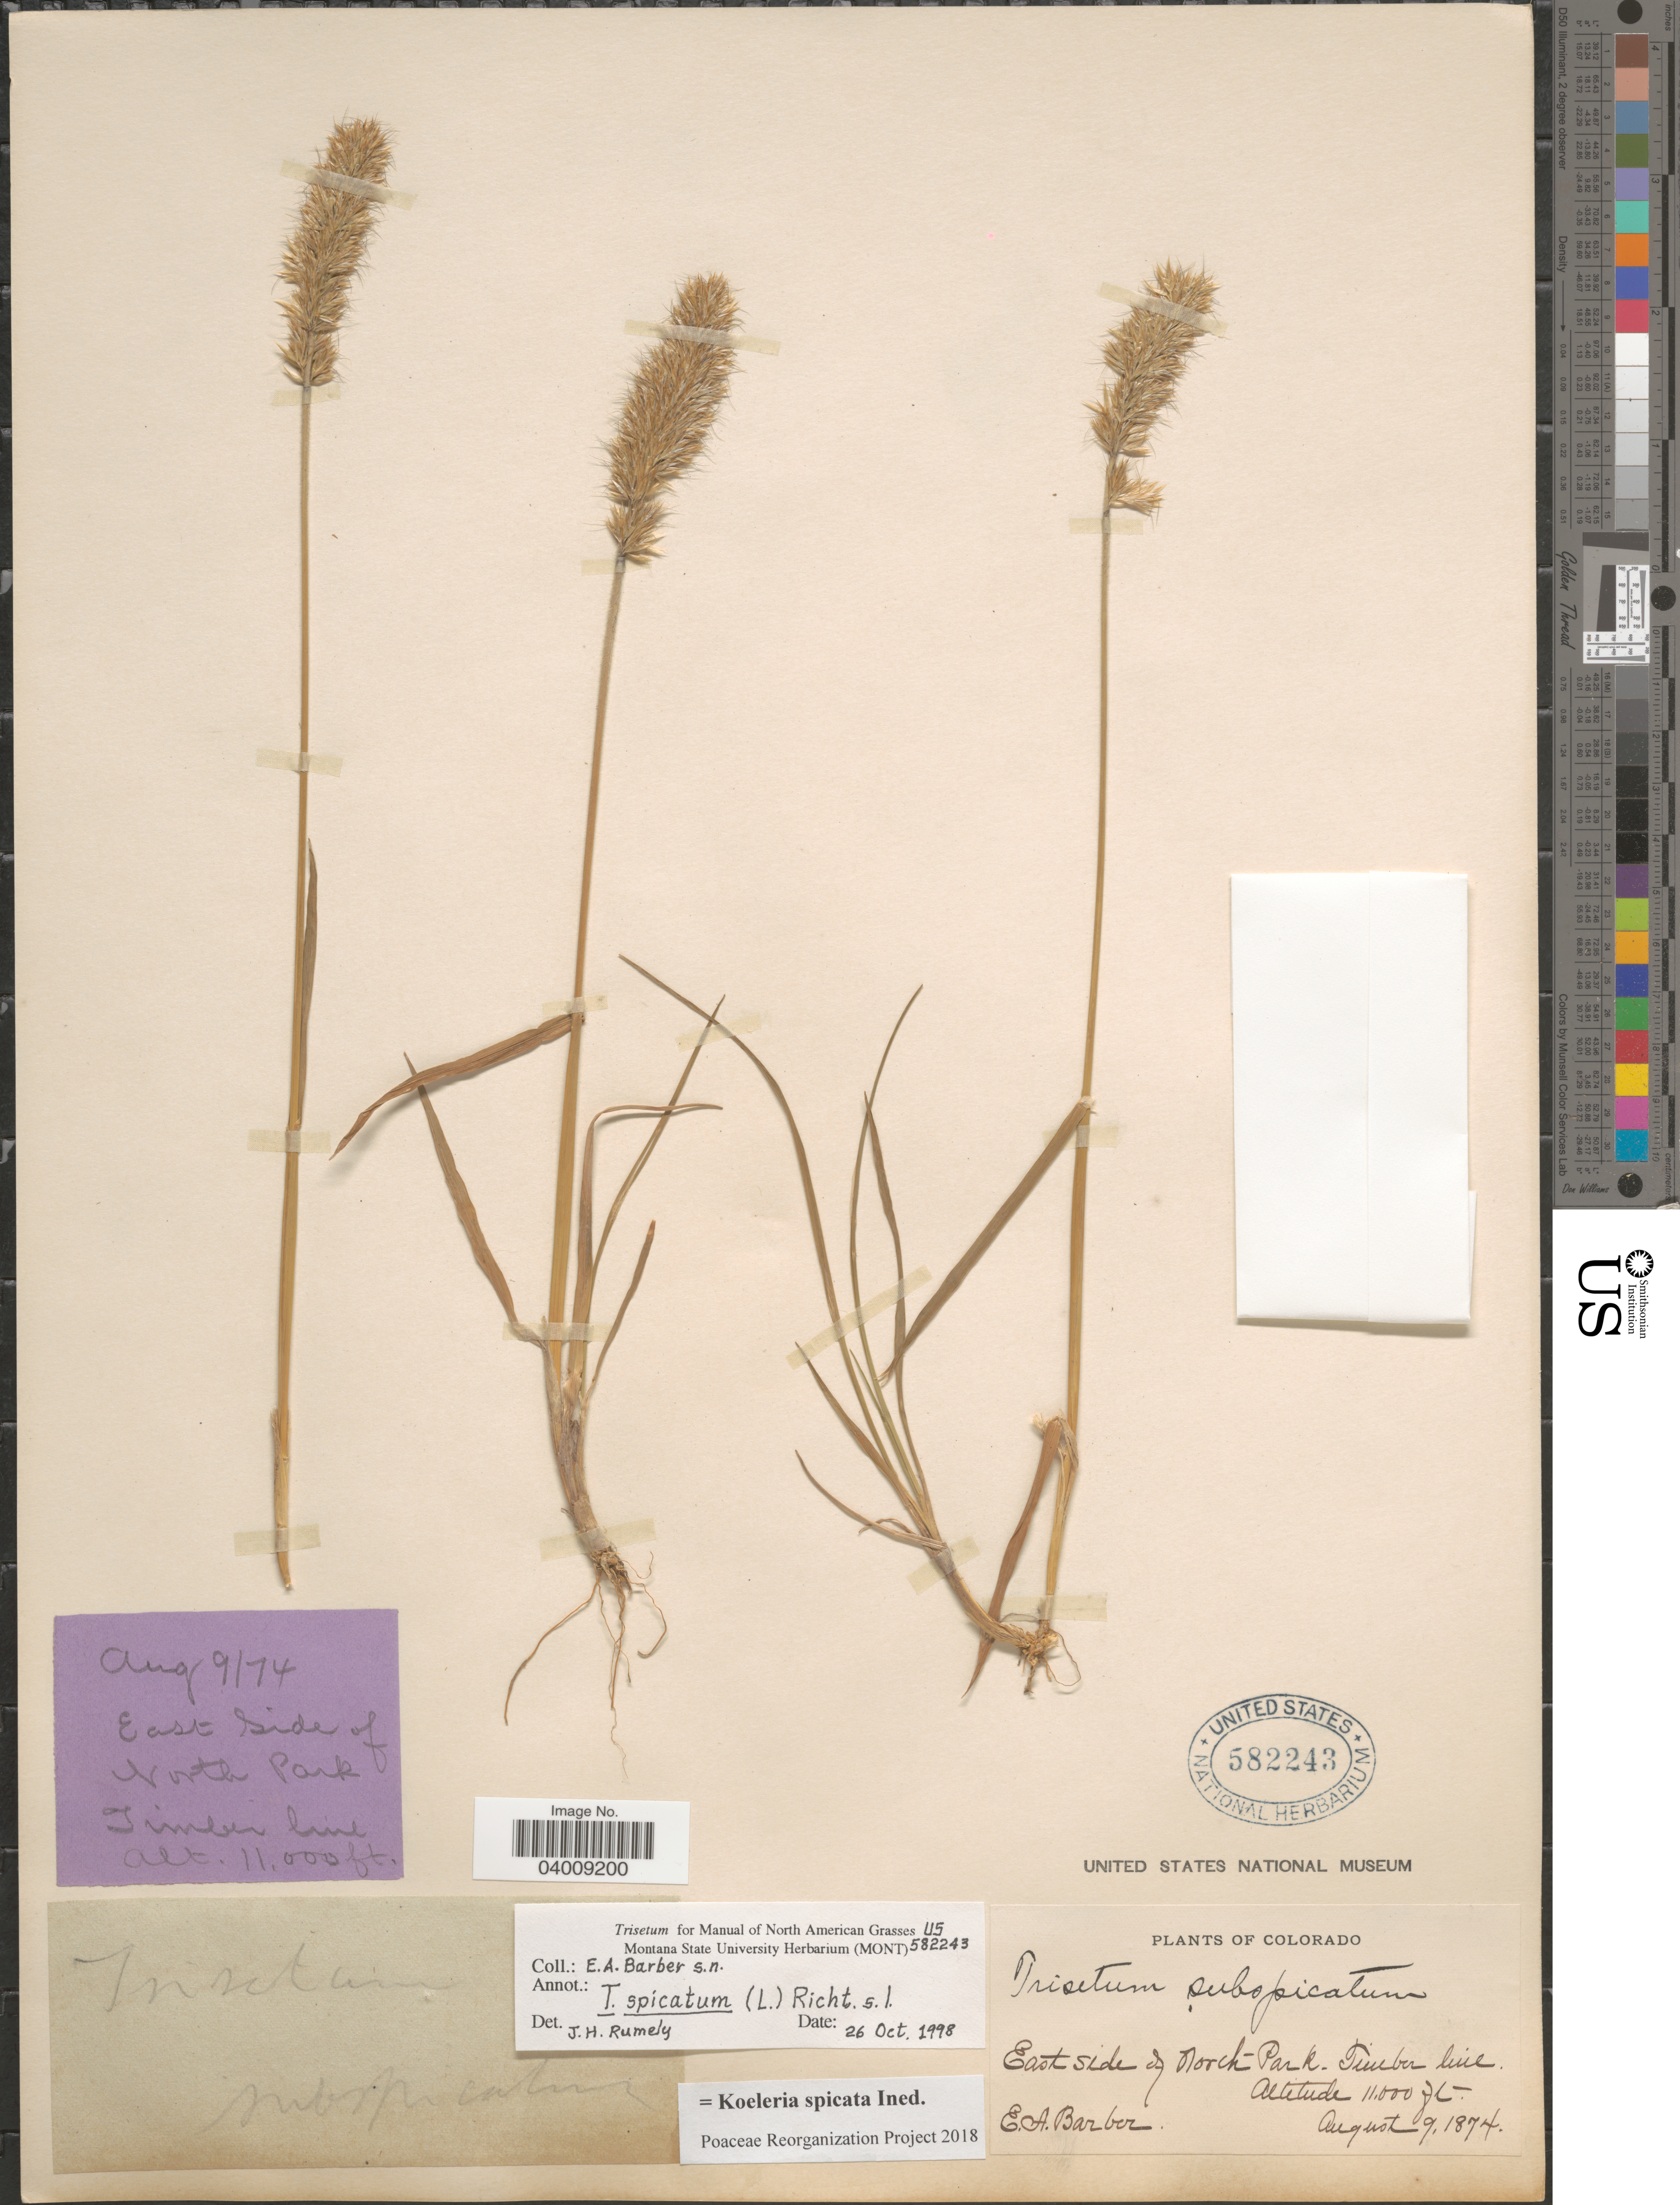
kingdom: Plantae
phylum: Tracheophyta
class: Liliopsida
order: Poales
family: Poaceae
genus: Koeleria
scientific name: Koeleria spicata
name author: (L.) Barberá et al.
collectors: E. Barber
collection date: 1874-08-09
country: United States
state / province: Colorado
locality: East side of North Park. Timber line.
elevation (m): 3353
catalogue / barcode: US 582243